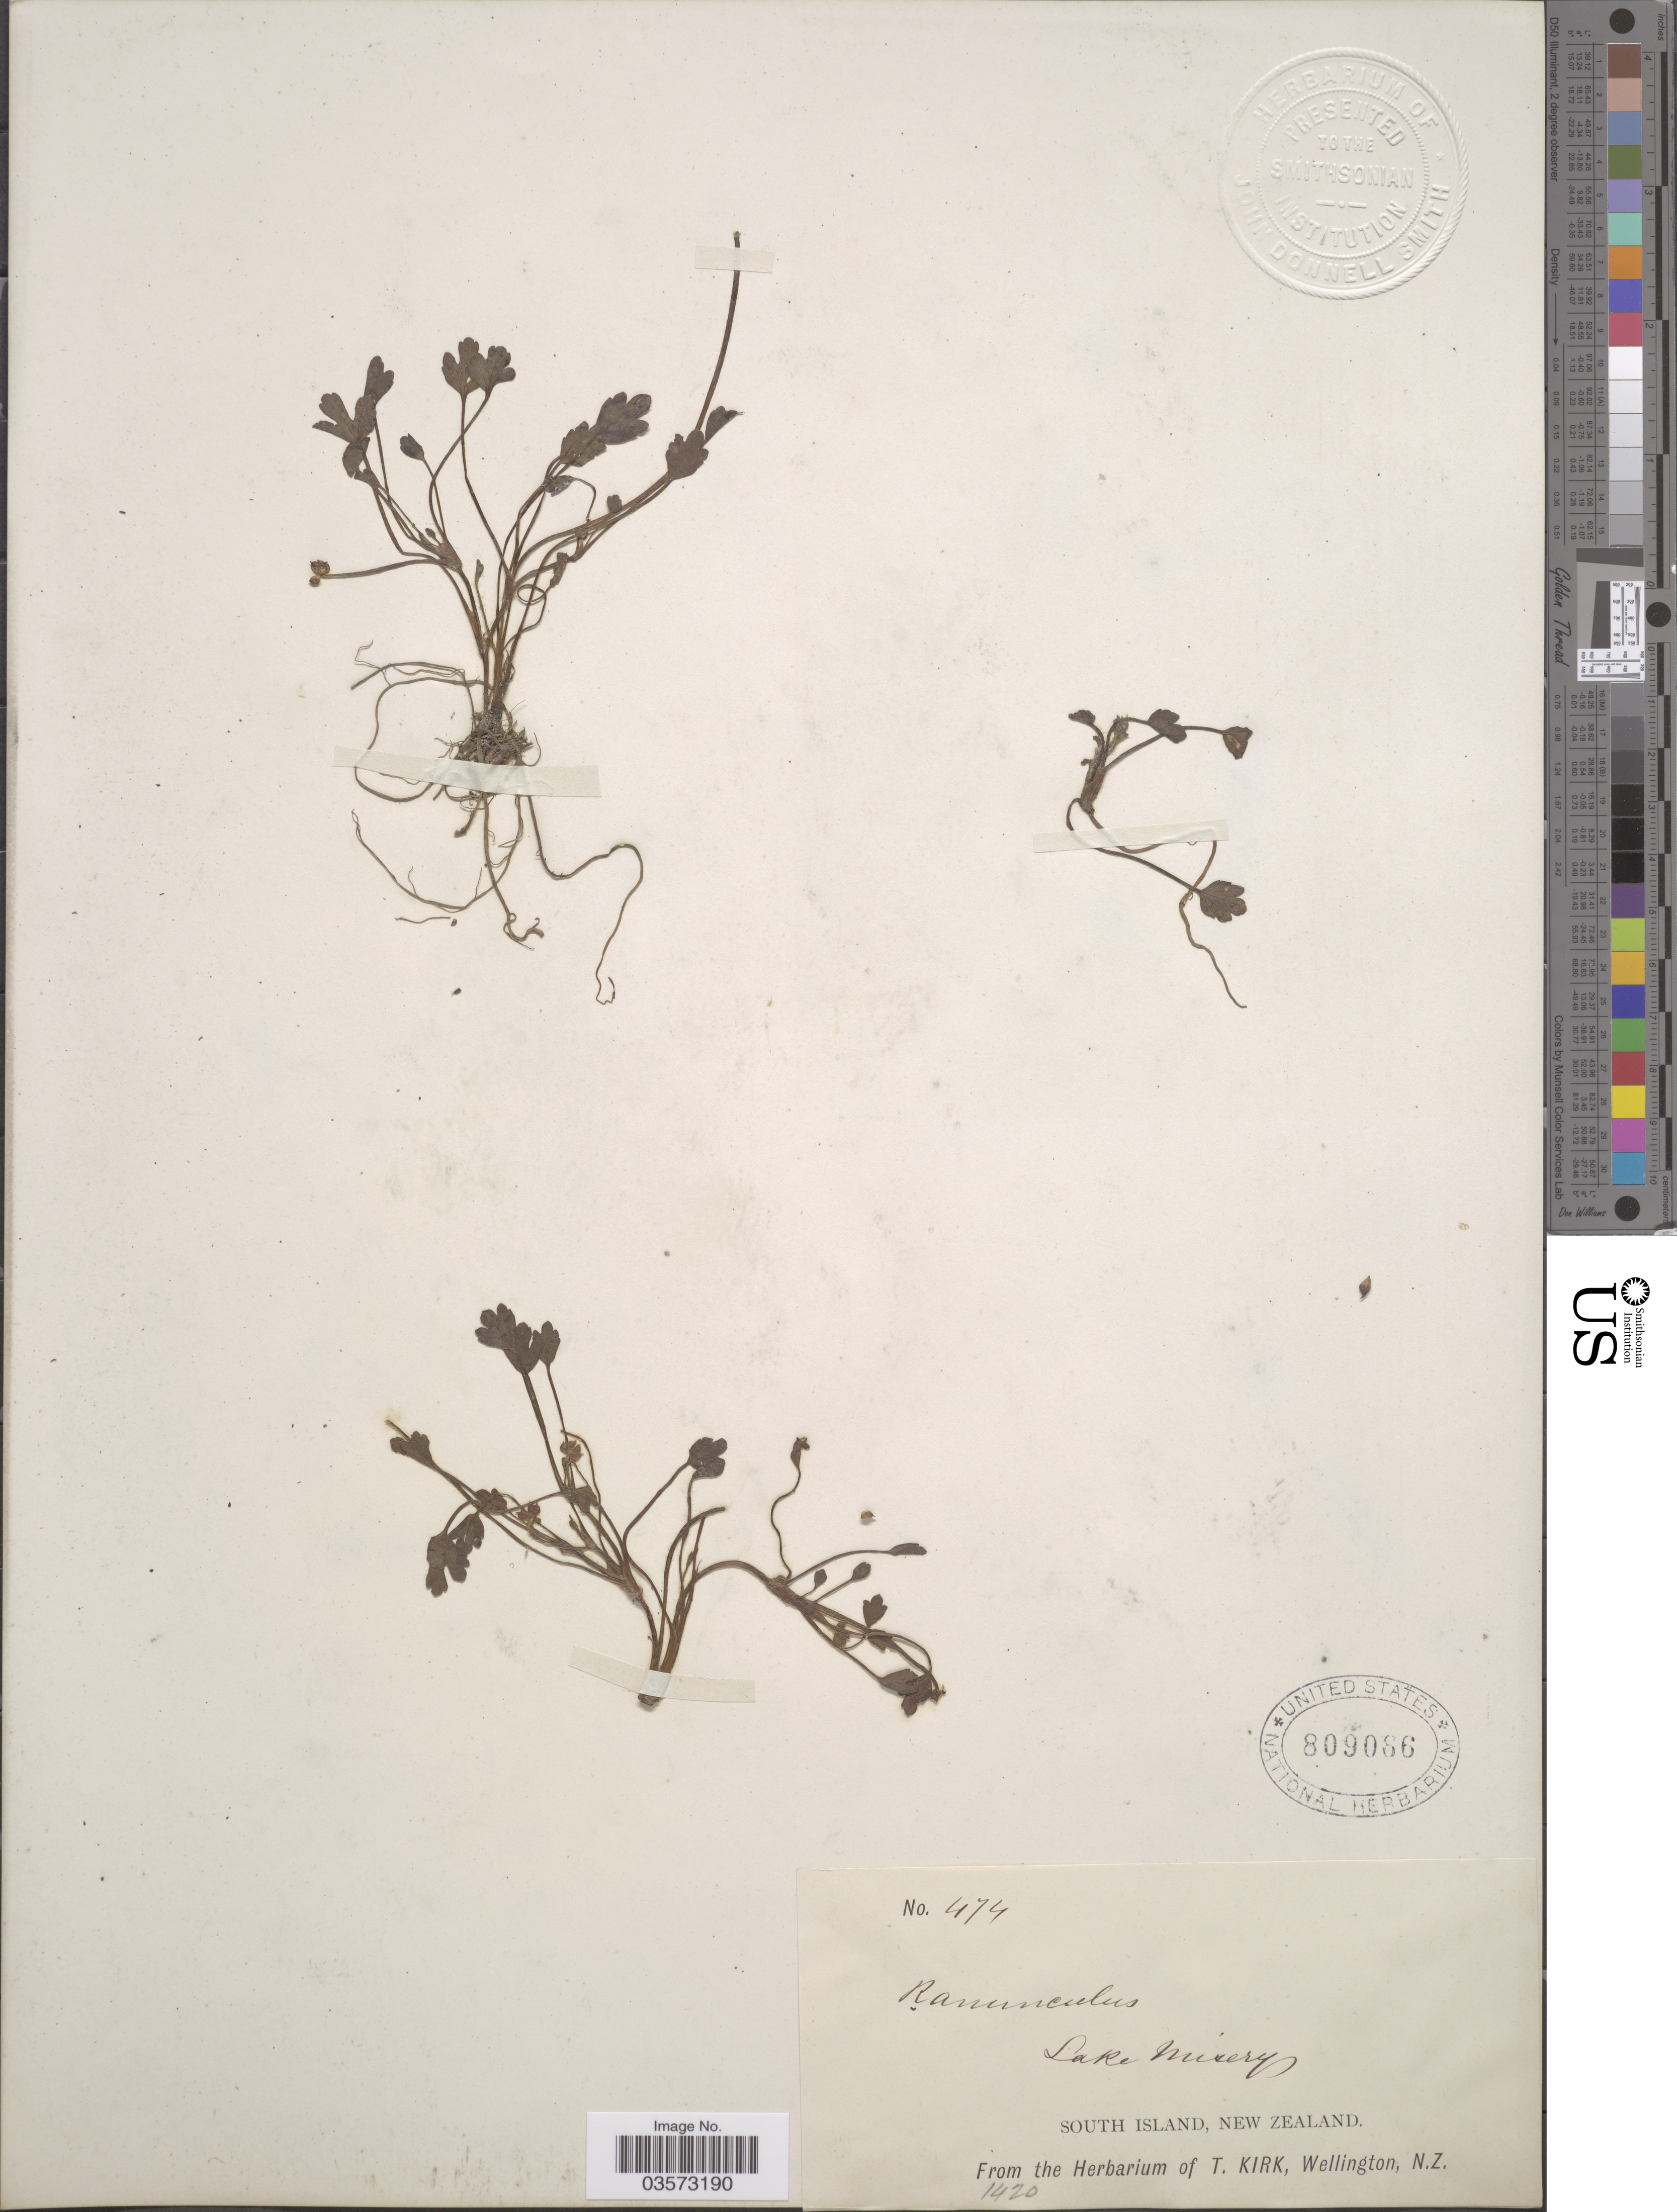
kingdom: Plantae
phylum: Tracheophyta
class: Magnoliopsida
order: Ranunculales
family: Ranunculaceae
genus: Ranunculus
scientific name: Ranunculus sp.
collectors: ex herb. T. Kirk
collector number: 474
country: New Zealand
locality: Lake Nu [illegible text]sery, South Island.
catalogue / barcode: US 809066